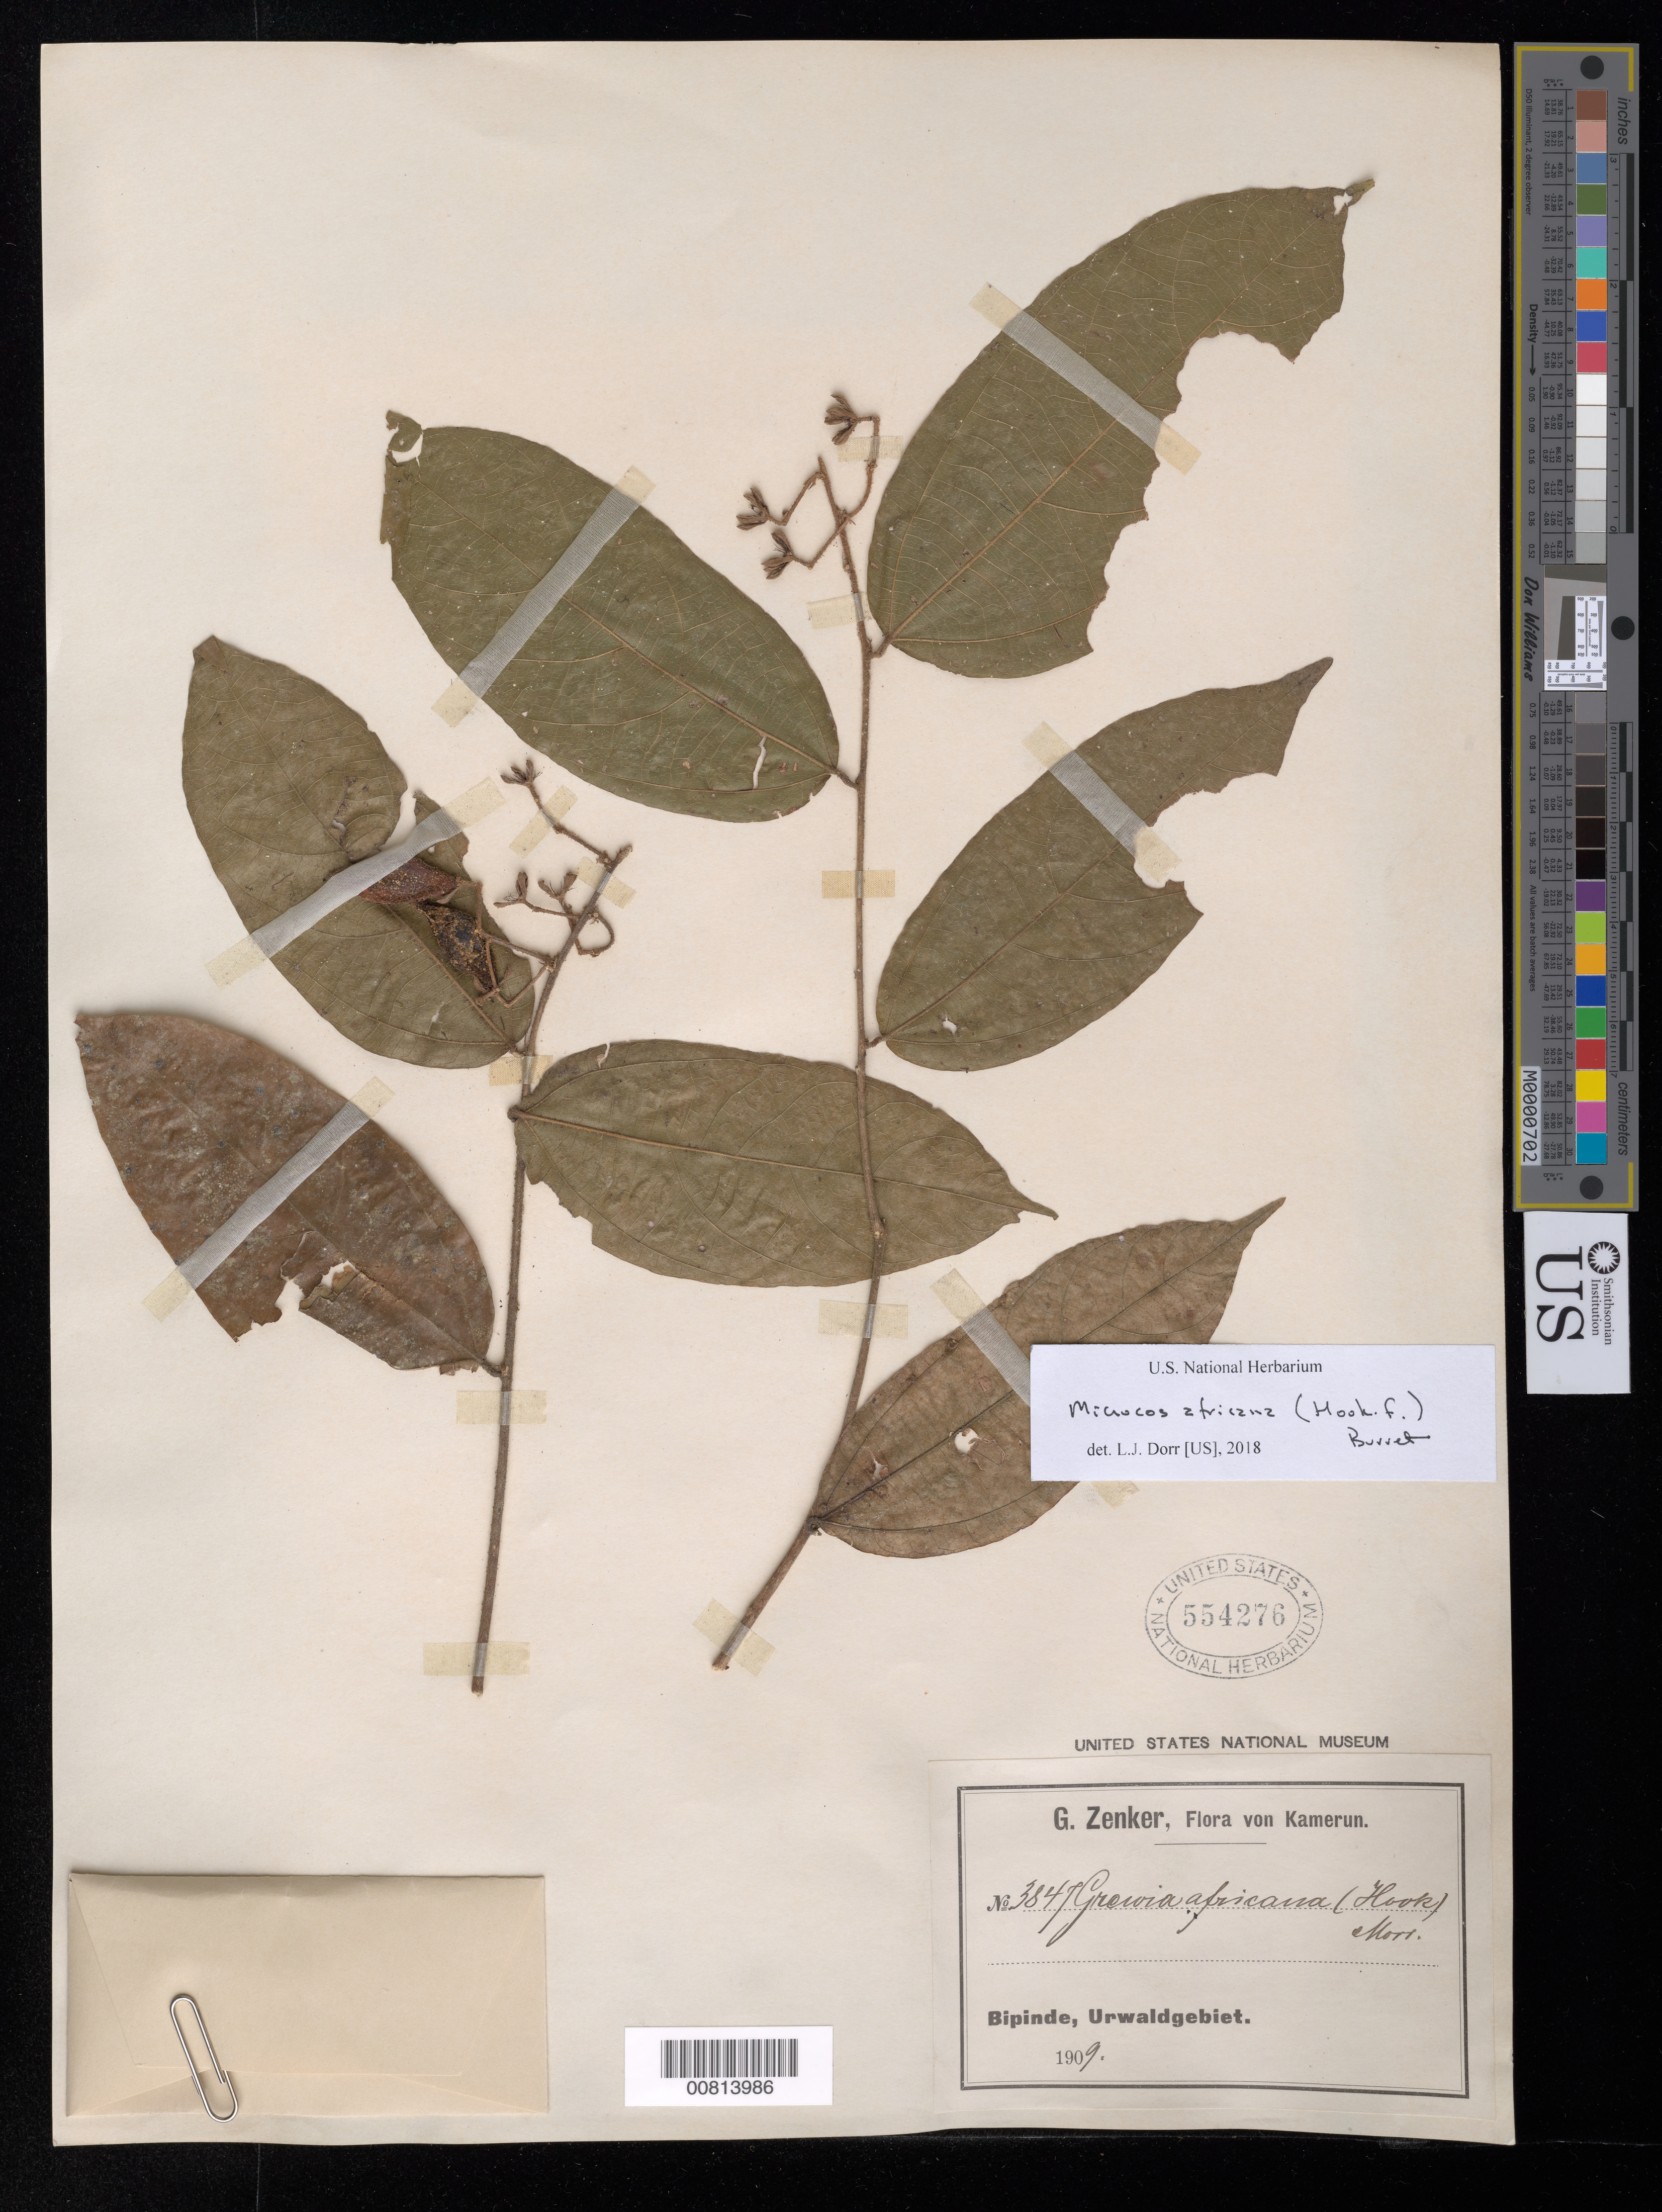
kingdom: Plantae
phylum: Tracheophyta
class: Magnoliopsida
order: Malvales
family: Malvaceae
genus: Microcos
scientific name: Microcos africana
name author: (Hook. f.) Burret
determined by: Dorr, L. J., (BOT), Smithsonian Institution - National Museum of Natural History (UNITED STATES)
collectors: G. A. Zenker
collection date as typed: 1909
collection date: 1909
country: Cameroon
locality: Bipinde, Urwaldgebiet.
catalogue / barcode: US 554276